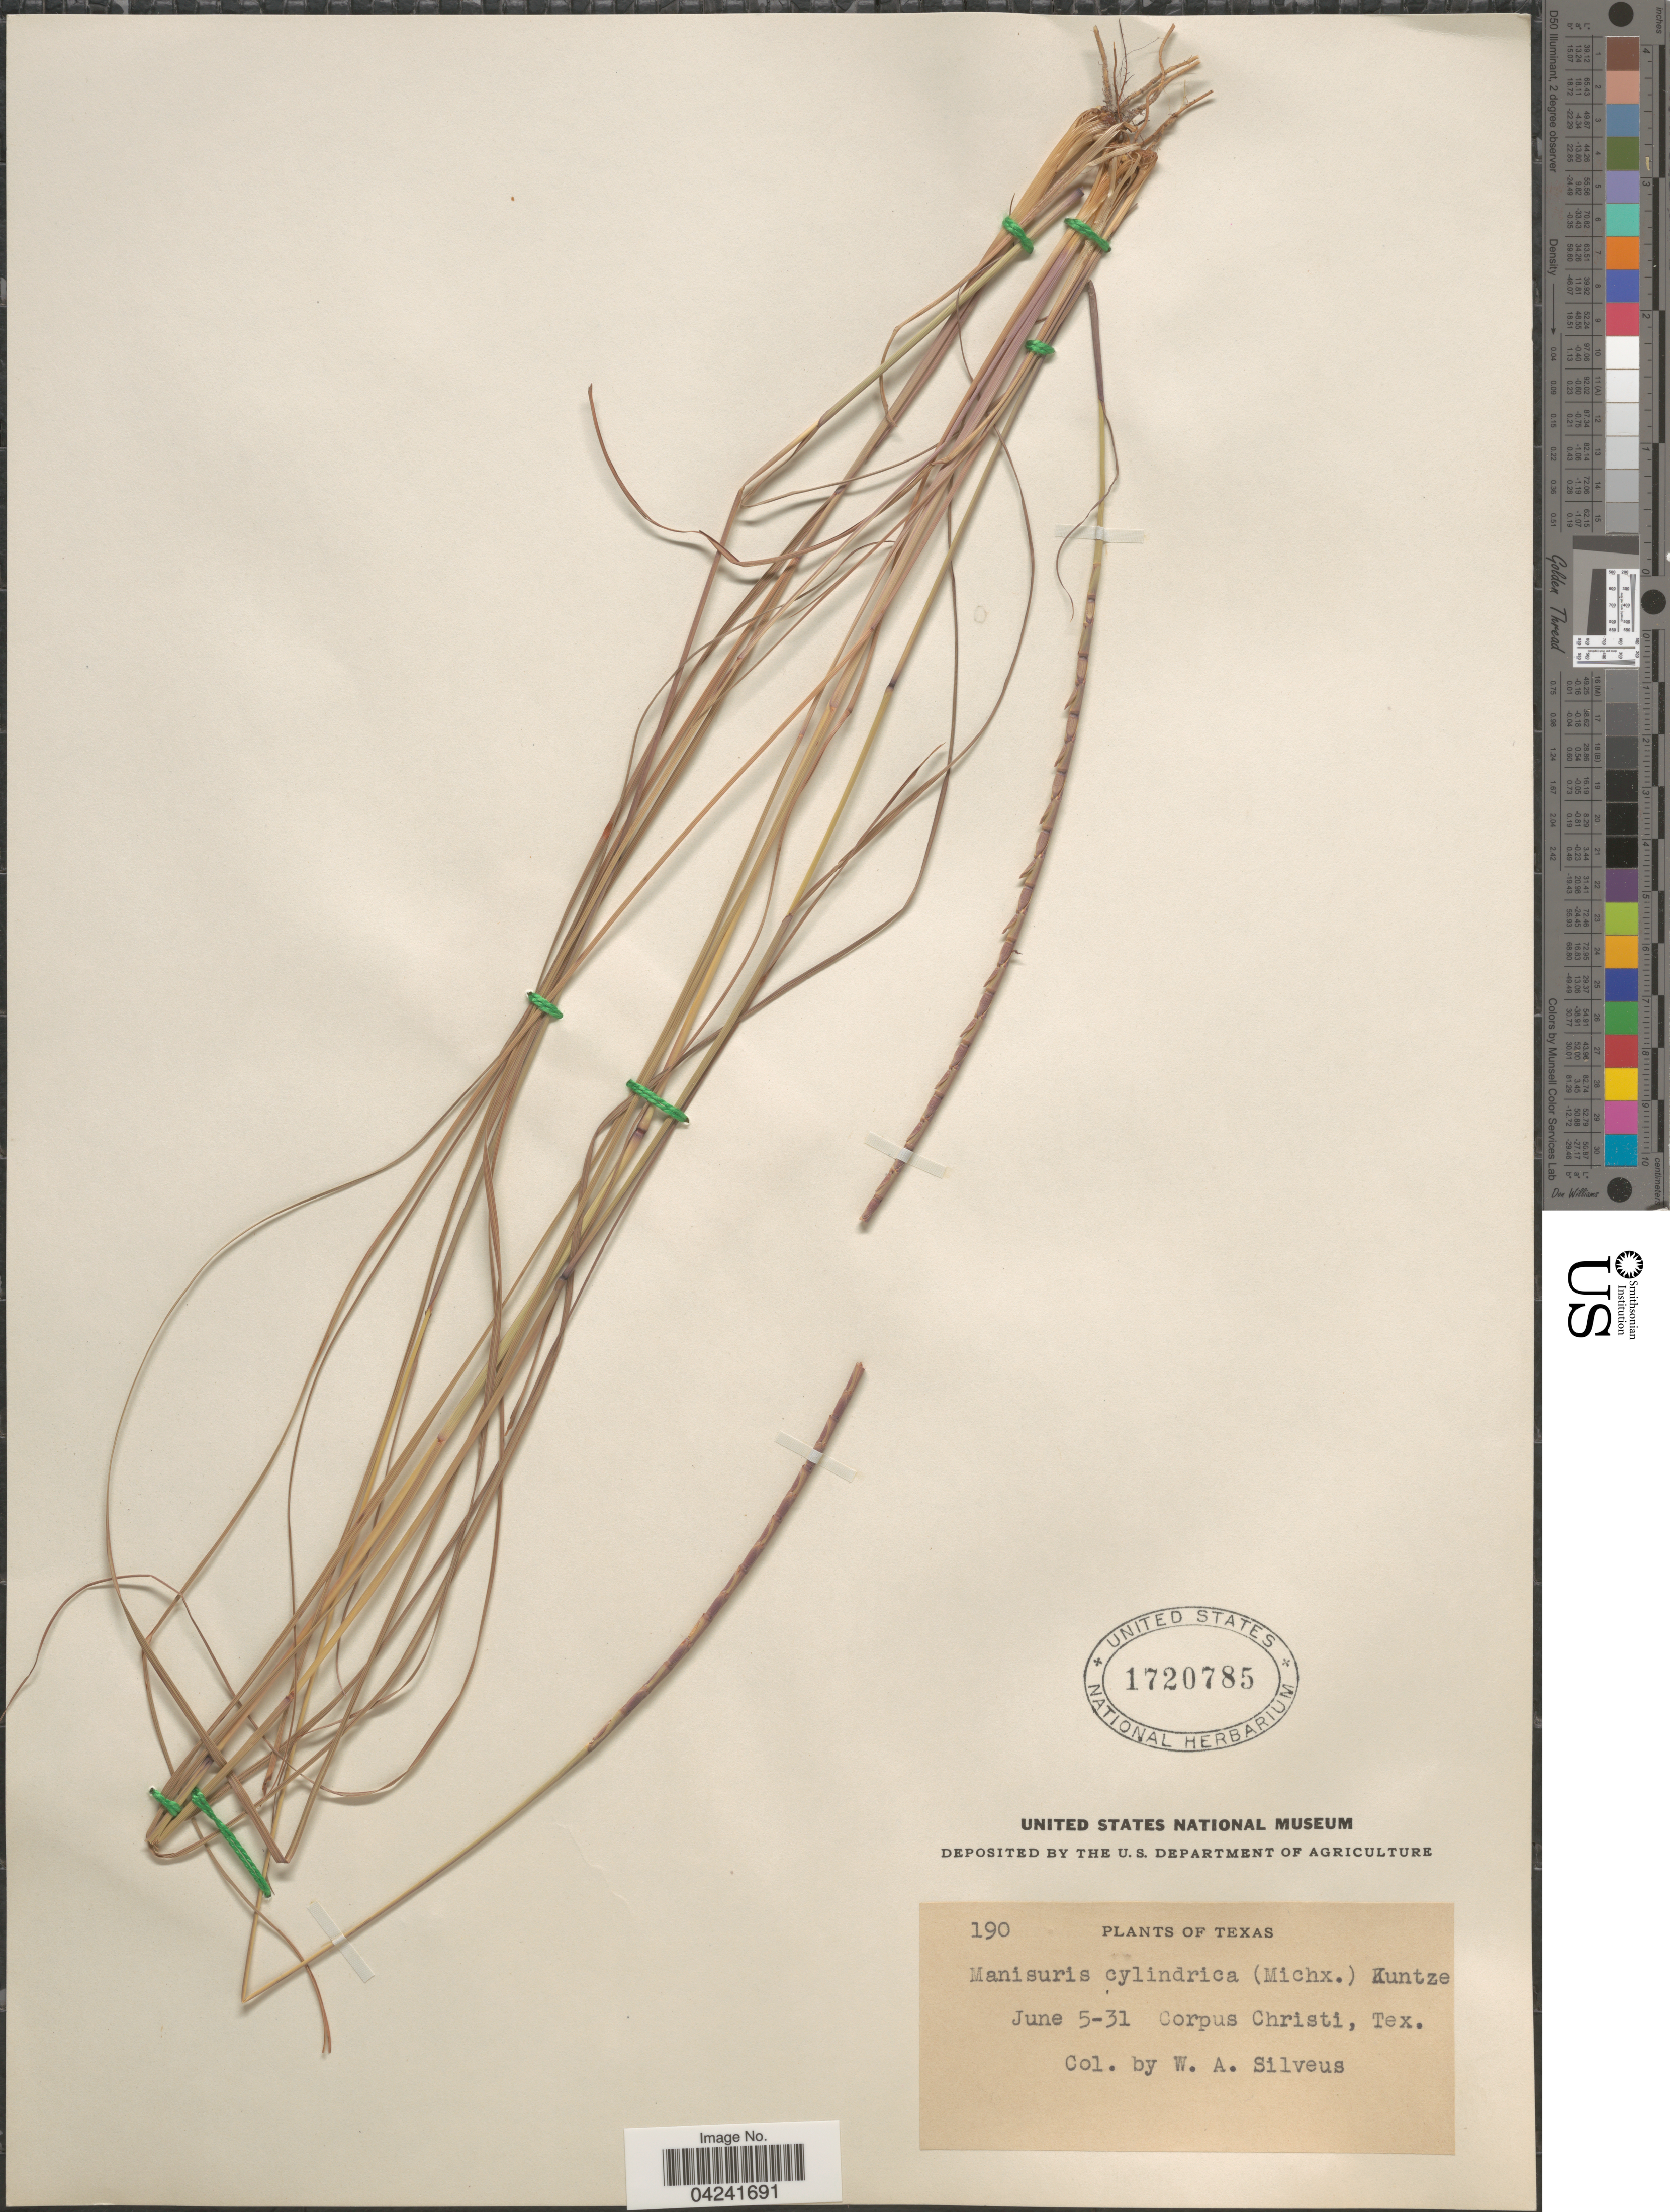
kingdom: Plantae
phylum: Tracheophyta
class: Liliopsida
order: Poales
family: Poaceae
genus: Mnesithea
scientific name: Mnesithea cylindrica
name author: (Michx.) de Koning & Sosef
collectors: W. Silveus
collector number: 190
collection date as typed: Transcribed d/m/y: 5/6/31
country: United States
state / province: Texas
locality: Corpus Christi.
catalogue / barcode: US 1720785